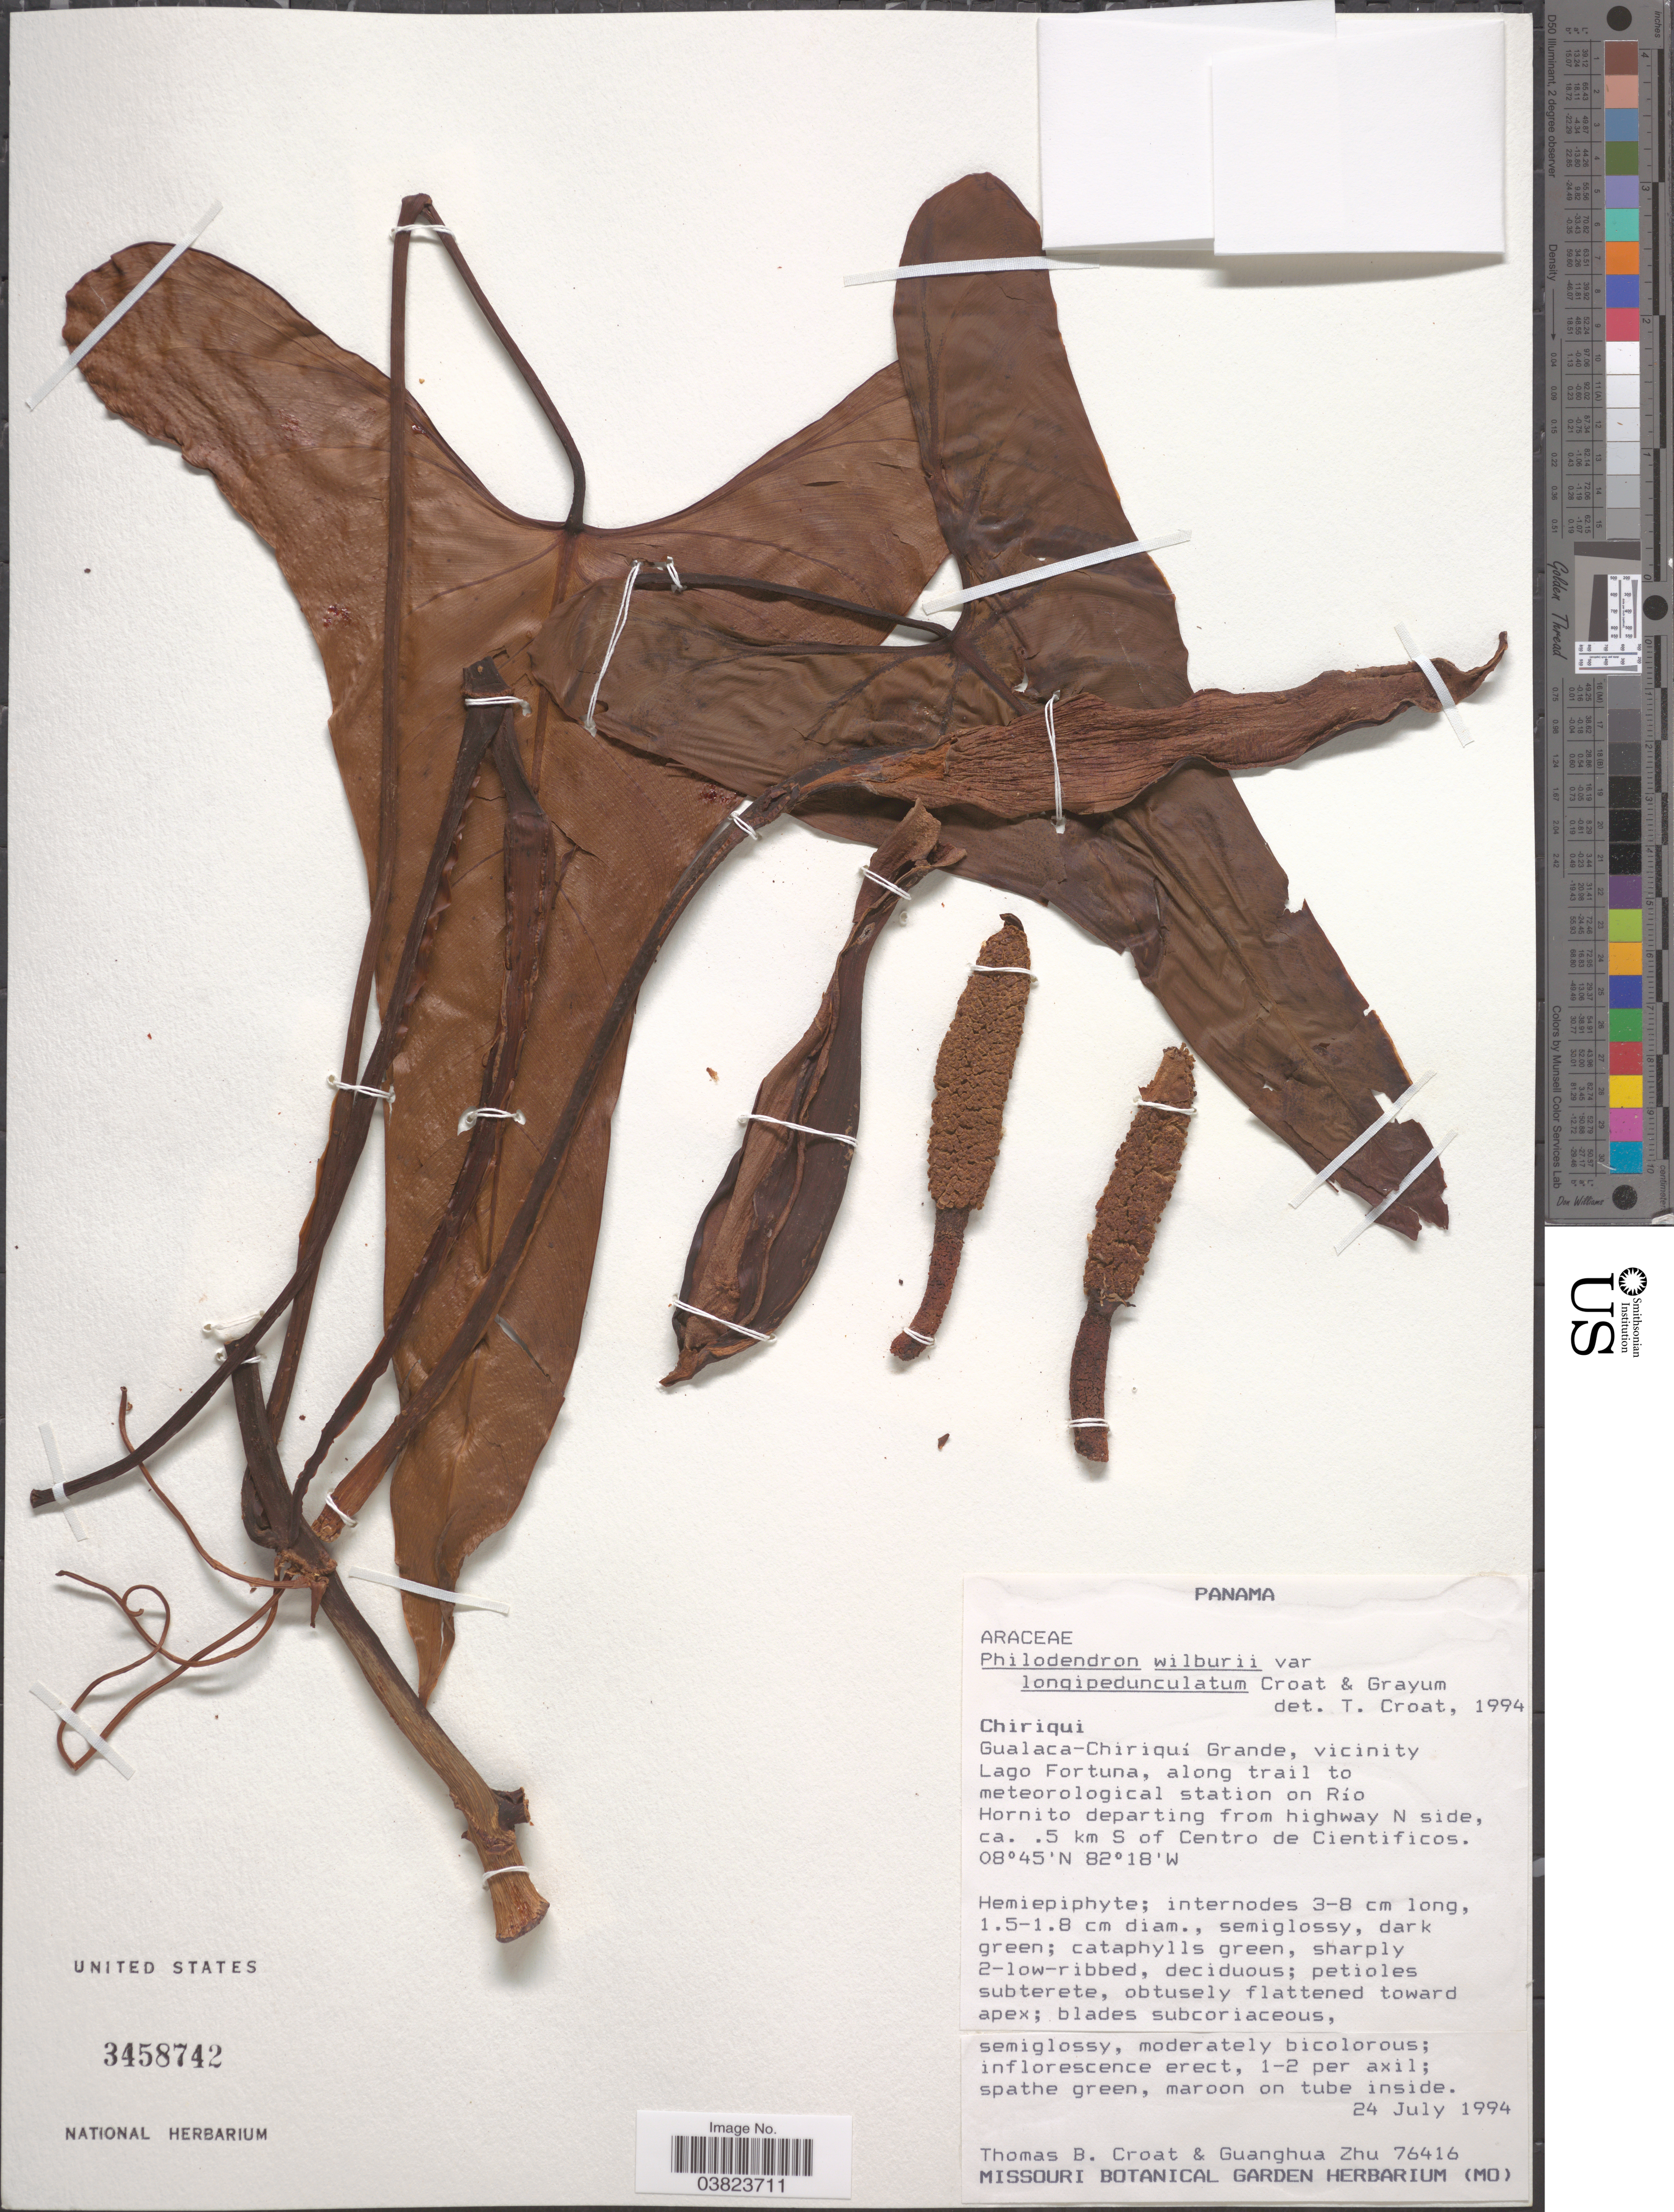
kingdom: Plantae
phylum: Tracheophyta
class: Liliopsida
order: Alismatales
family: Araceae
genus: Philodendron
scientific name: Philodendron wilburii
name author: Croat & Grayum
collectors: T. B. Croat & Zhu Guanghua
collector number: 76416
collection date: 1994-07-24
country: Panama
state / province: Chiriqui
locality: Gualaca-Chiriquí Grande, vicinity of Lago Fortuna, along trail to meteorological station on Río Hornito departing from highway N side, ca. .5 km S of Centro de Cientificos.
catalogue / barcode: US 3458742